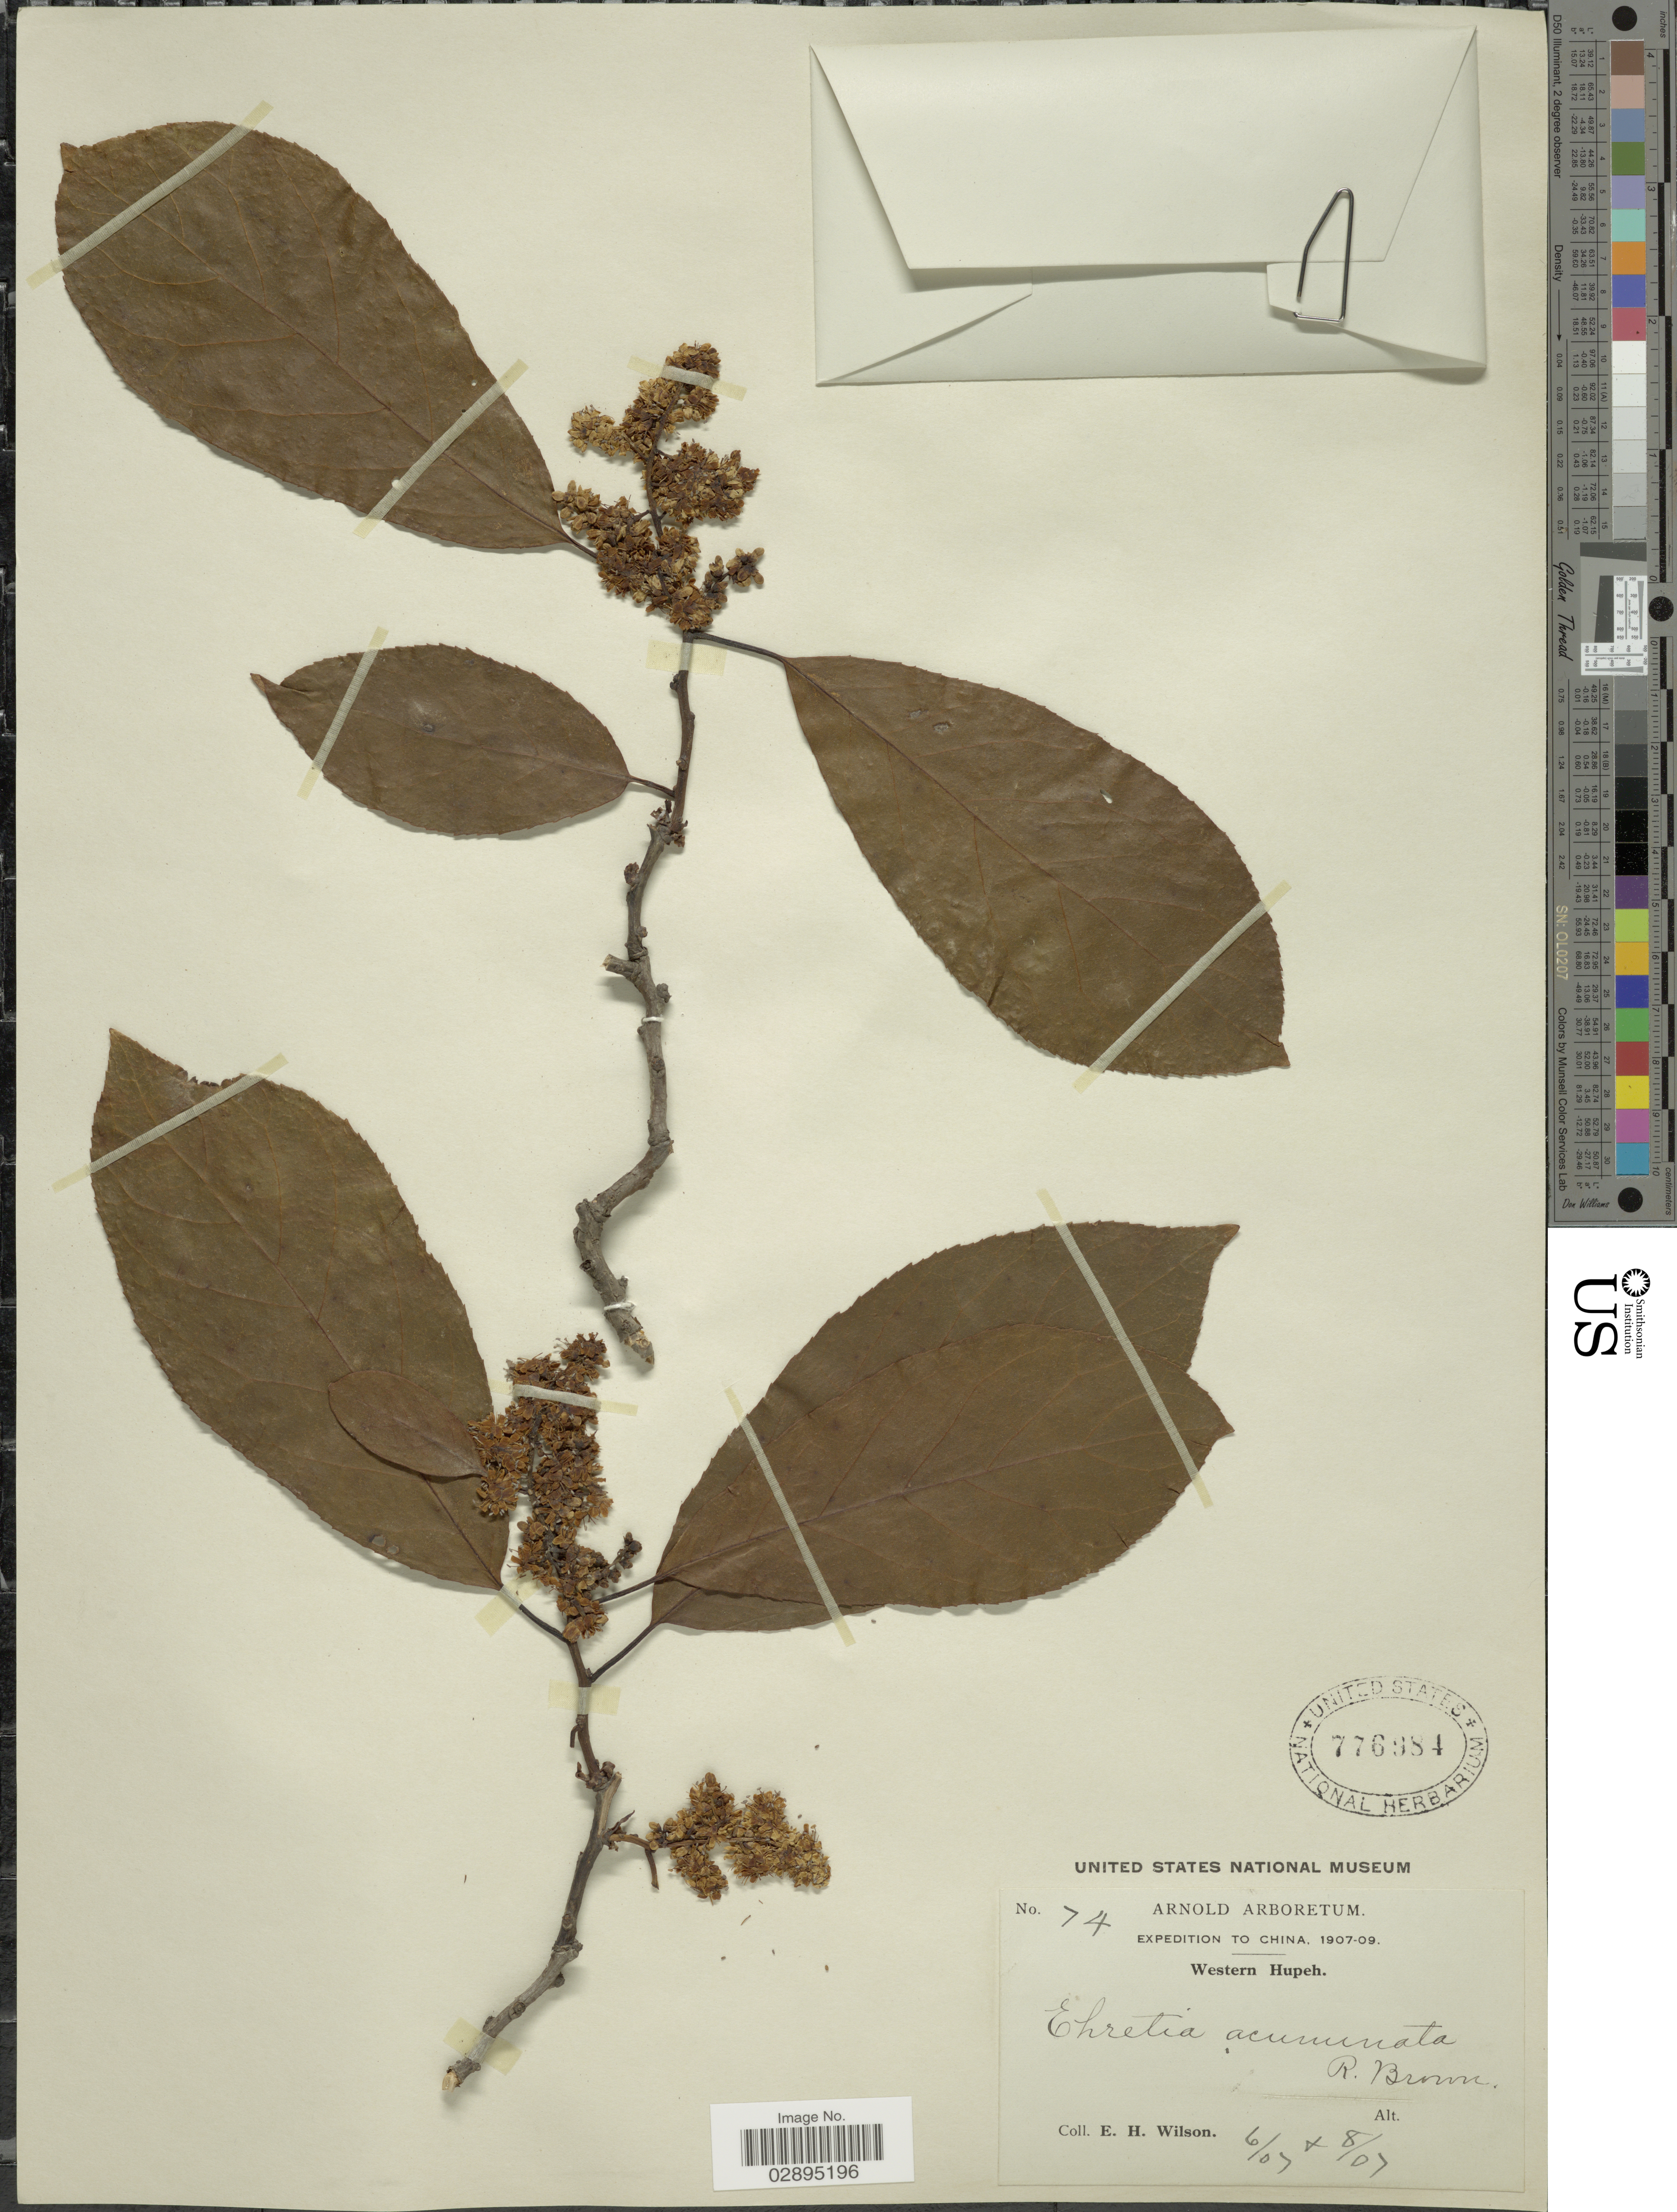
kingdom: Plantae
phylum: Tracheophyta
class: Magnoliopsida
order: Boraginales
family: Ehretiaceae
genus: Ehretia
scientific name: Ehretia acuminata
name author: R. Br.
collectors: E. Wilson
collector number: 74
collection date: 1907-06/1907-08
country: China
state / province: Hubei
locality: Western Hupeh.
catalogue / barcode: US 776984